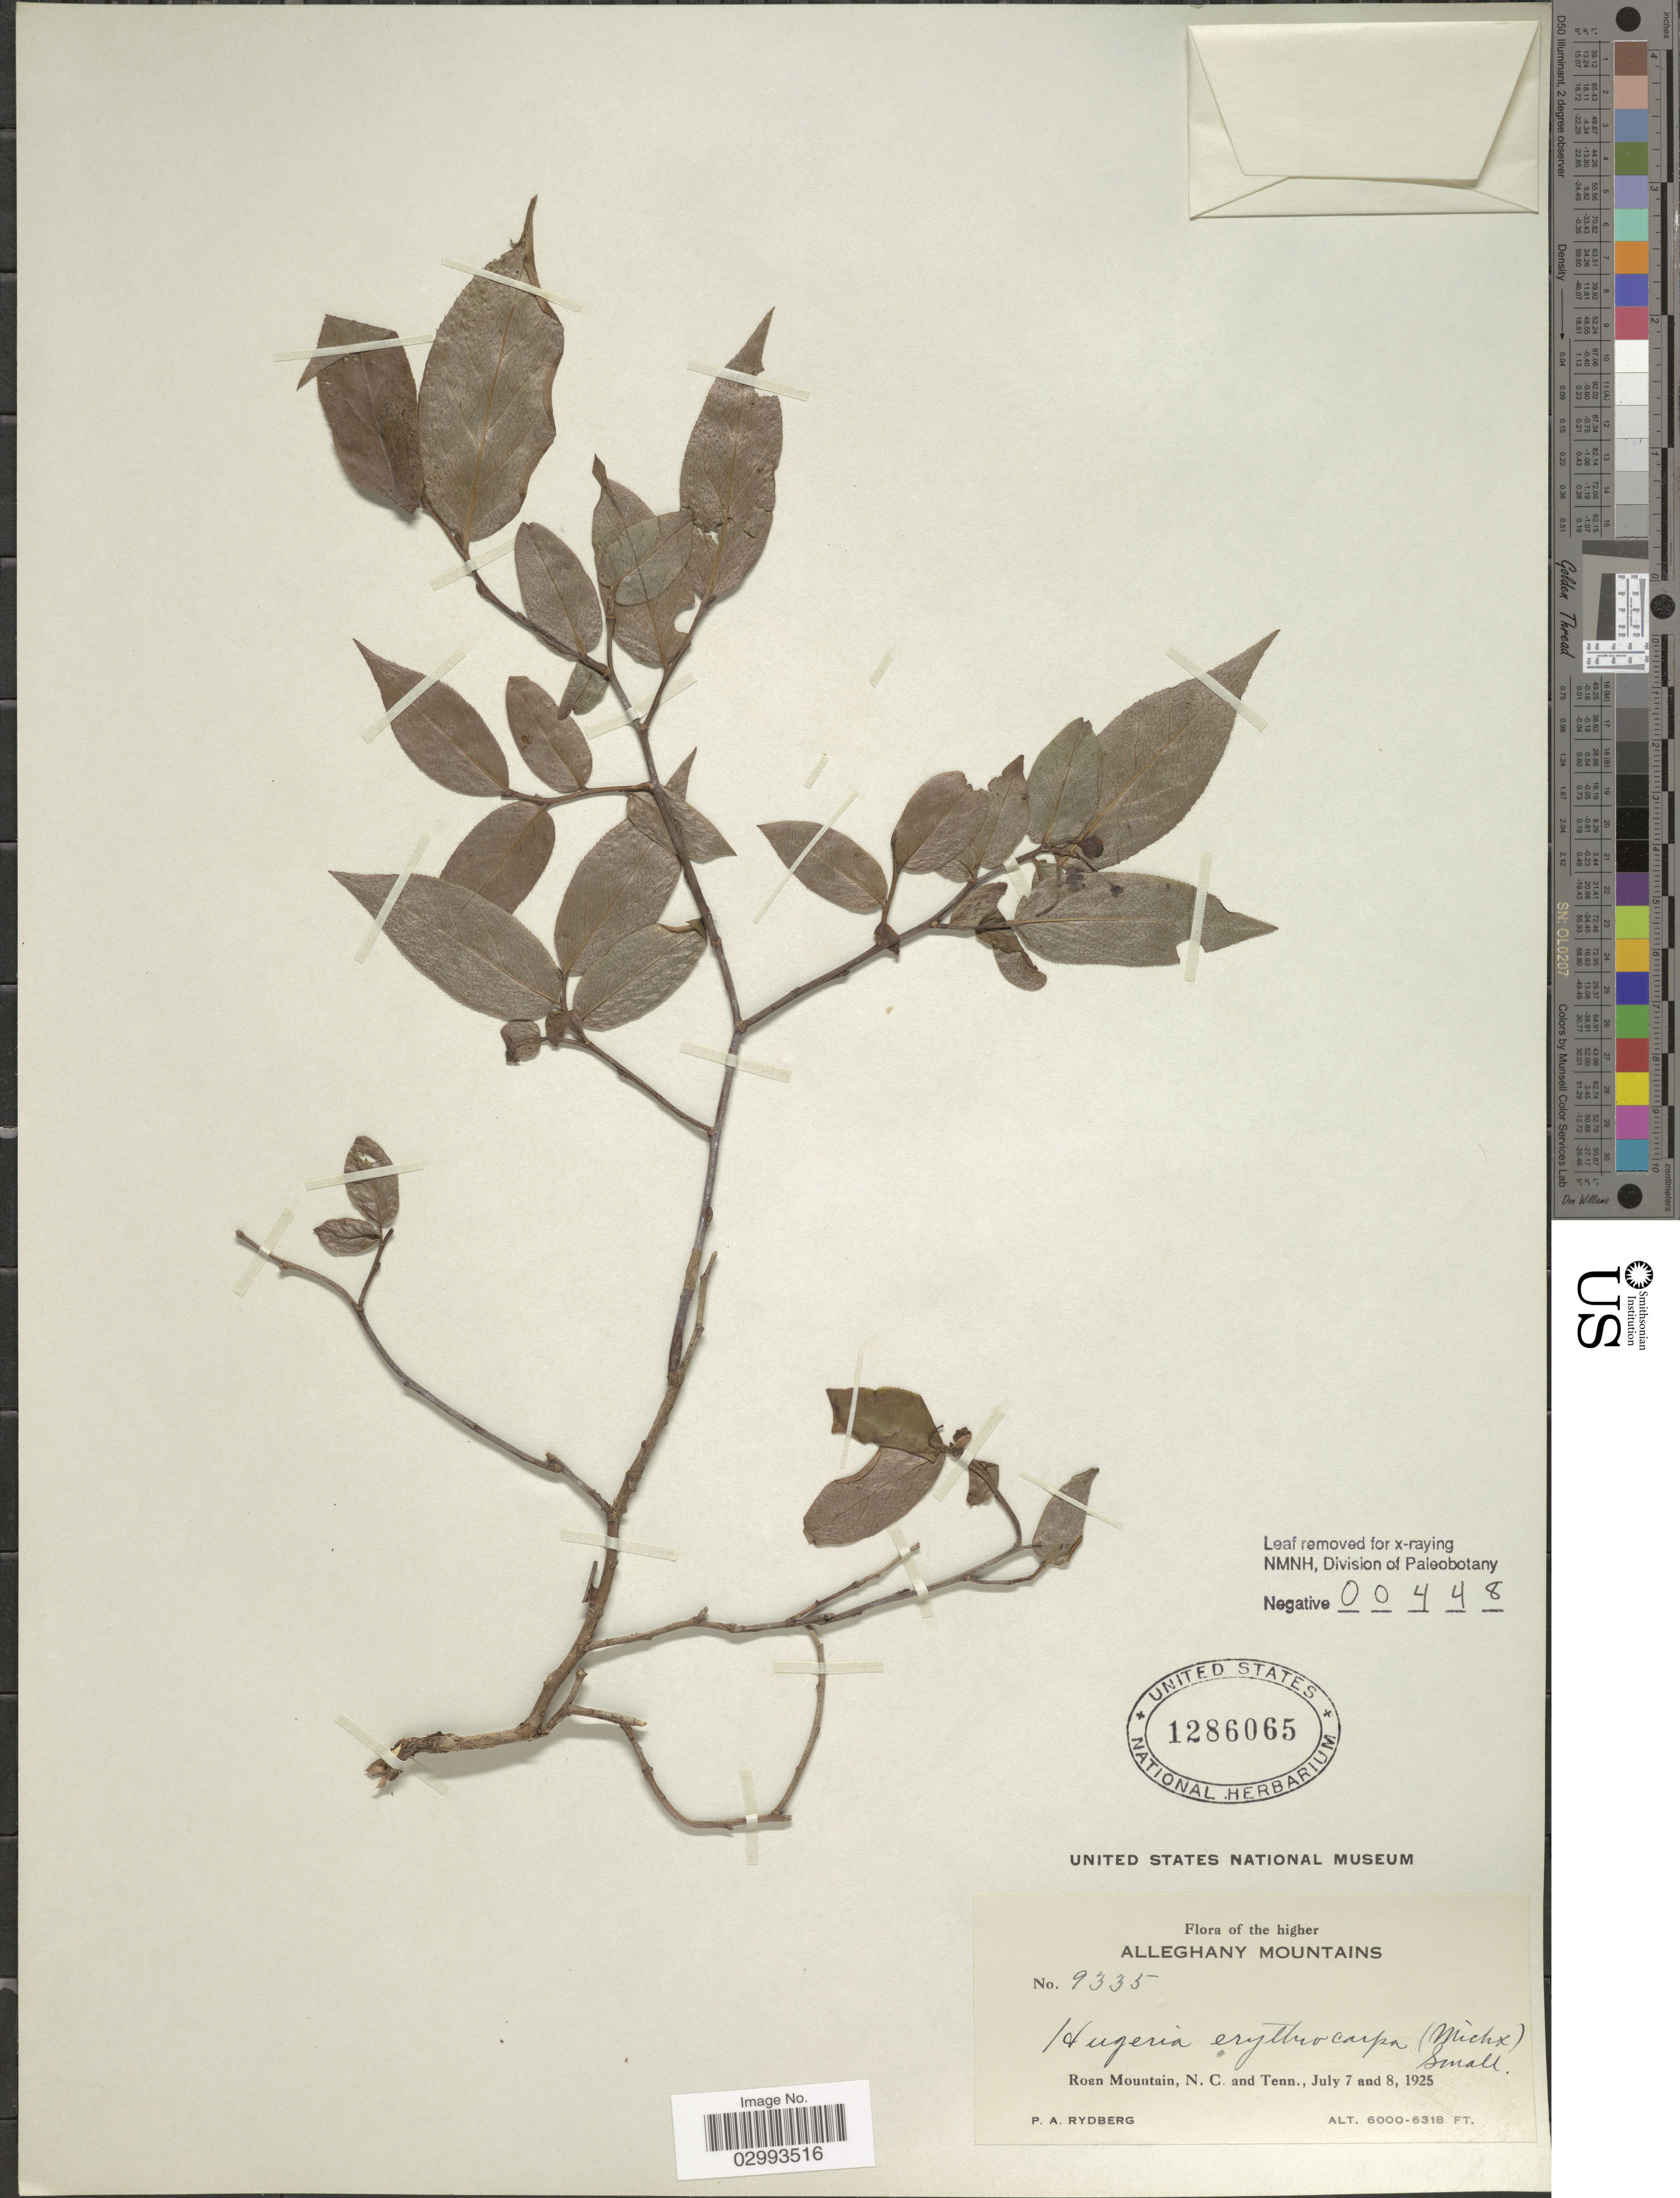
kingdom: Plantae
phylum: Tracheophyta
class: Magnoliopsida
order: Ericales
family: Ericaceae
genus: Hugeria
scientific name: Hugeria erythrocarpa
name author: (Michx.) Small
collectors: P. A. Rydberg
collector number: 9335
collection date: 1925-07-07/1925-07-08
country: United States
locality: The higher Alleghany Mountains. Roan Mountain, N.C. and Tenn.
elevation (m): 1829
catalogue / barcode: US 1286065